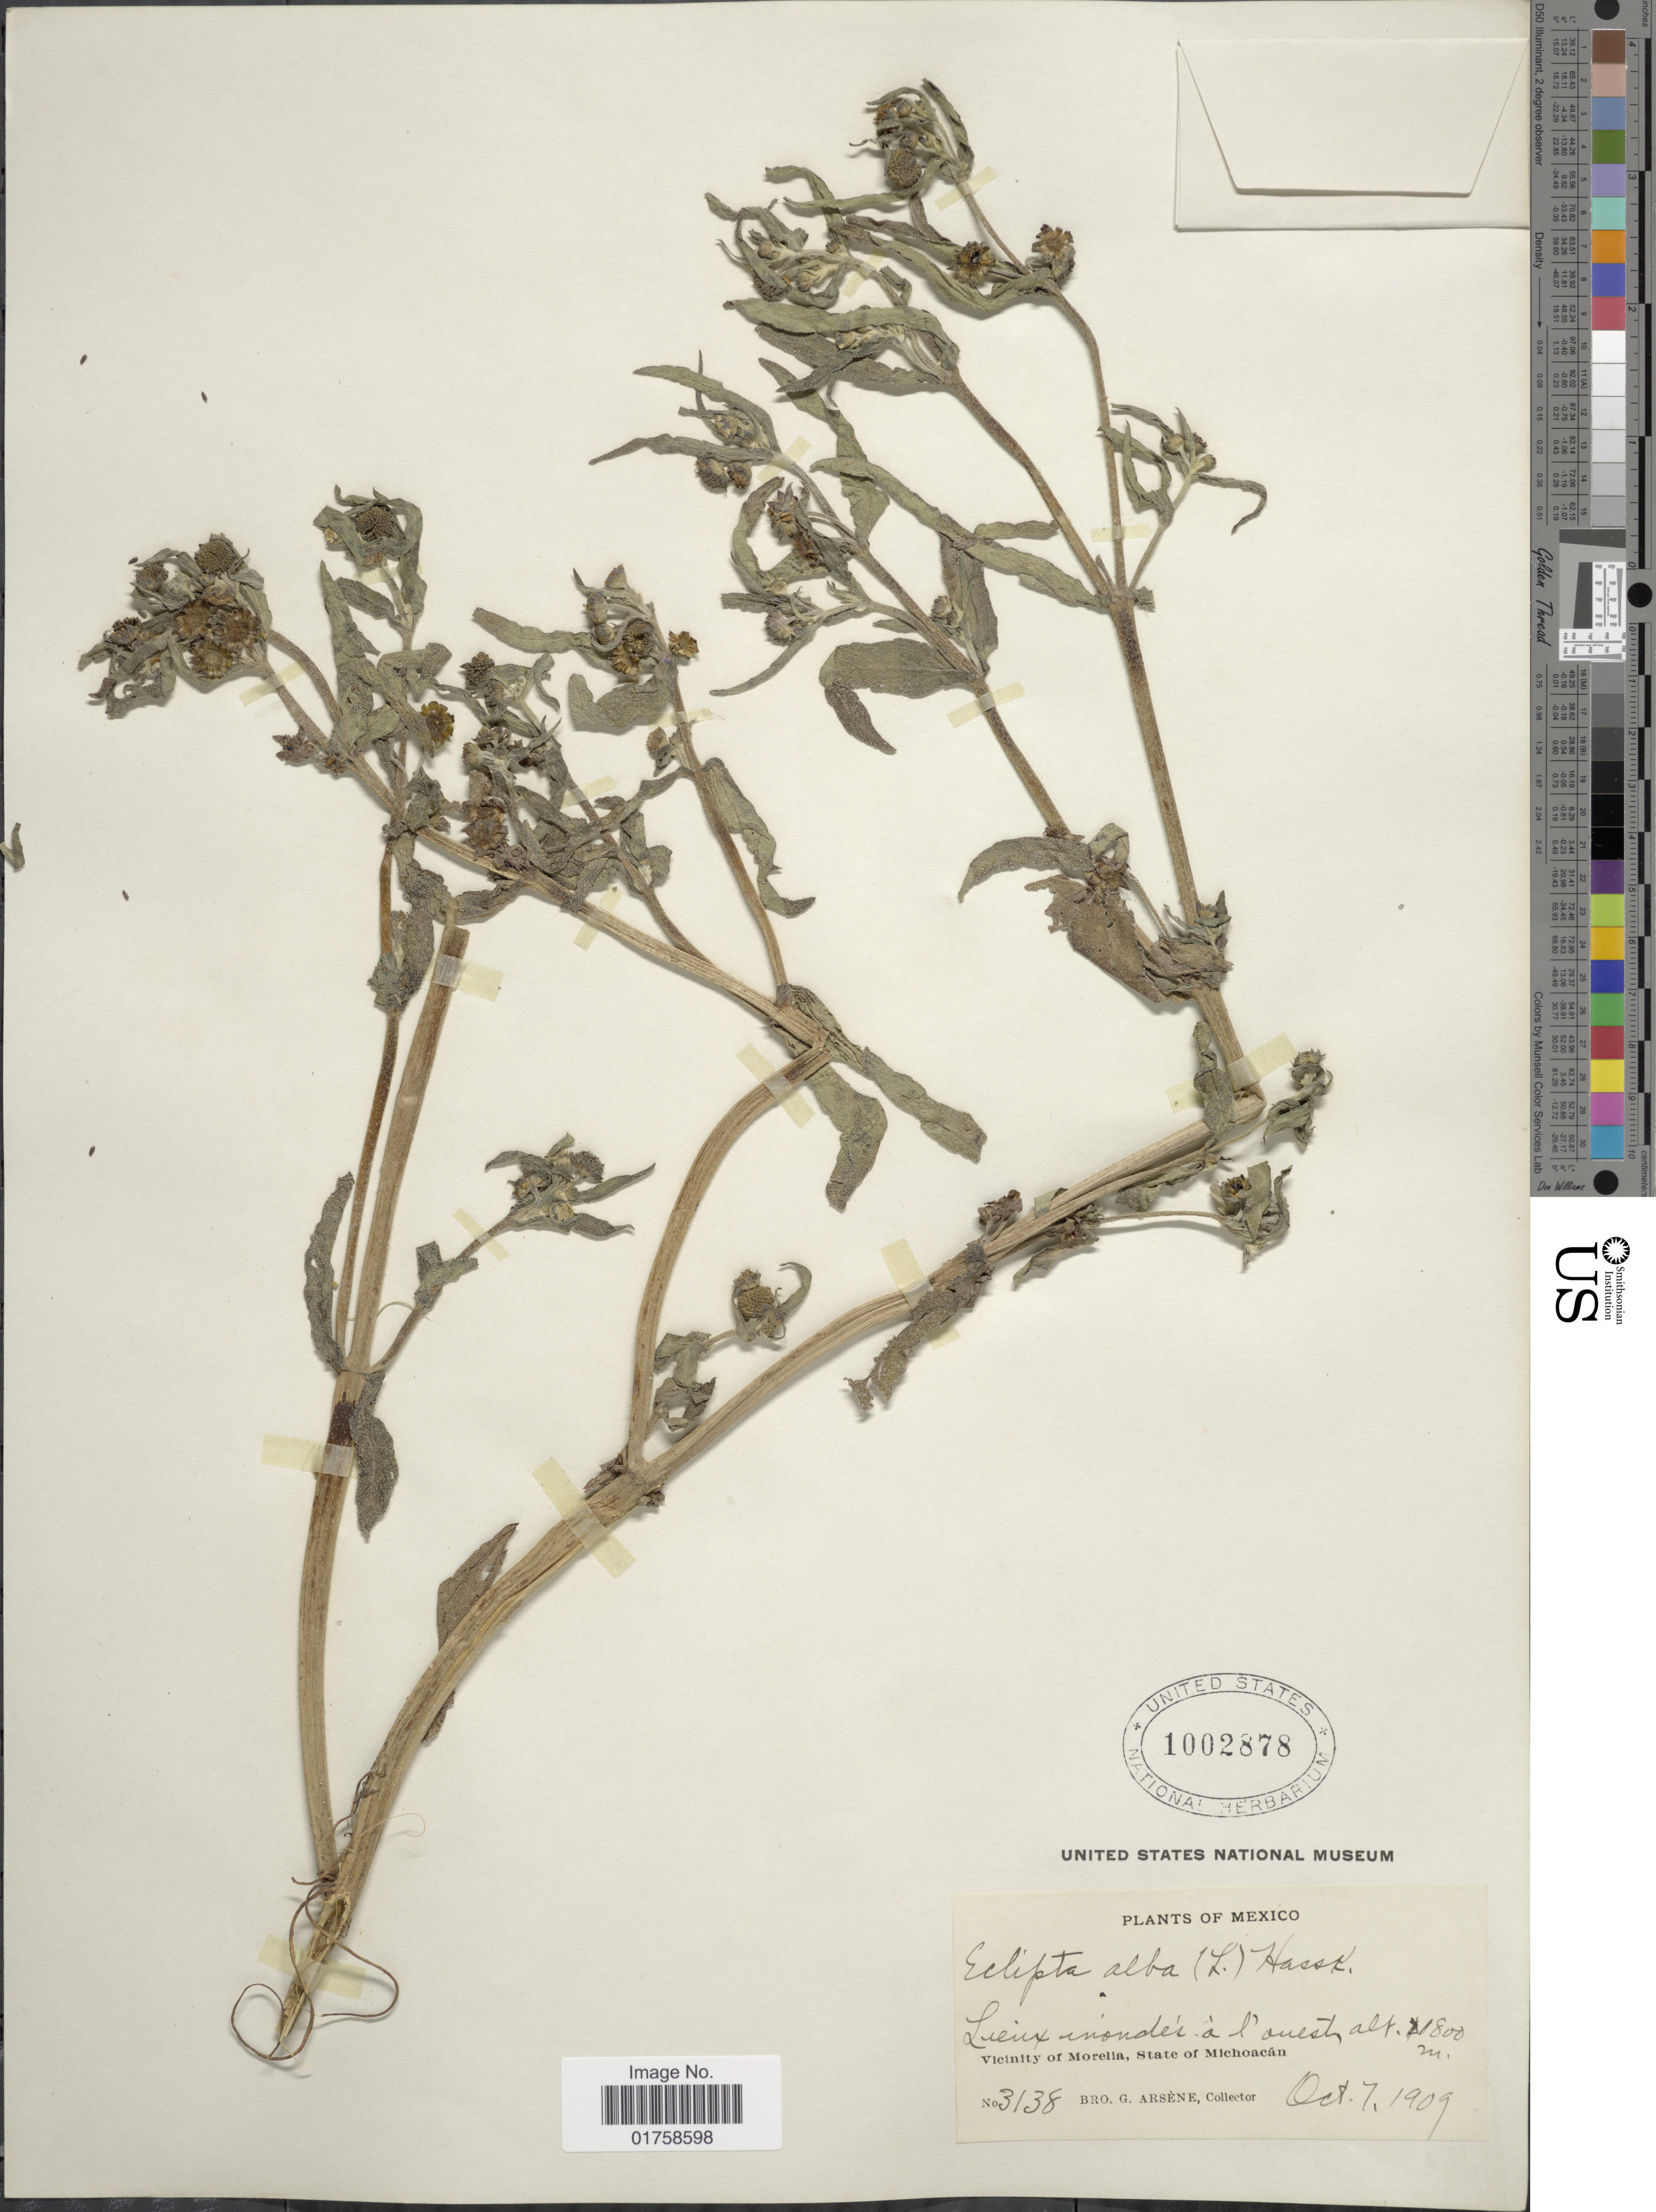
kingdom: Plantae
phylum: Tracheophyta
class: Magnoliopsida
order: Asterales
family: Asteraceae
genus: Eclipta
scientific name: Eclipta alba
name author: (L.) Hassk.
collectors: Bro. G. Arsène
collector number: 3138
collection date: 1909-10-07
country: Mexico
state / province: Michoacán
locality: Mexico. Vicinity of Morelia, State of Michoacán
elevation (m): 1800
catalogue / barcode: US 1002878